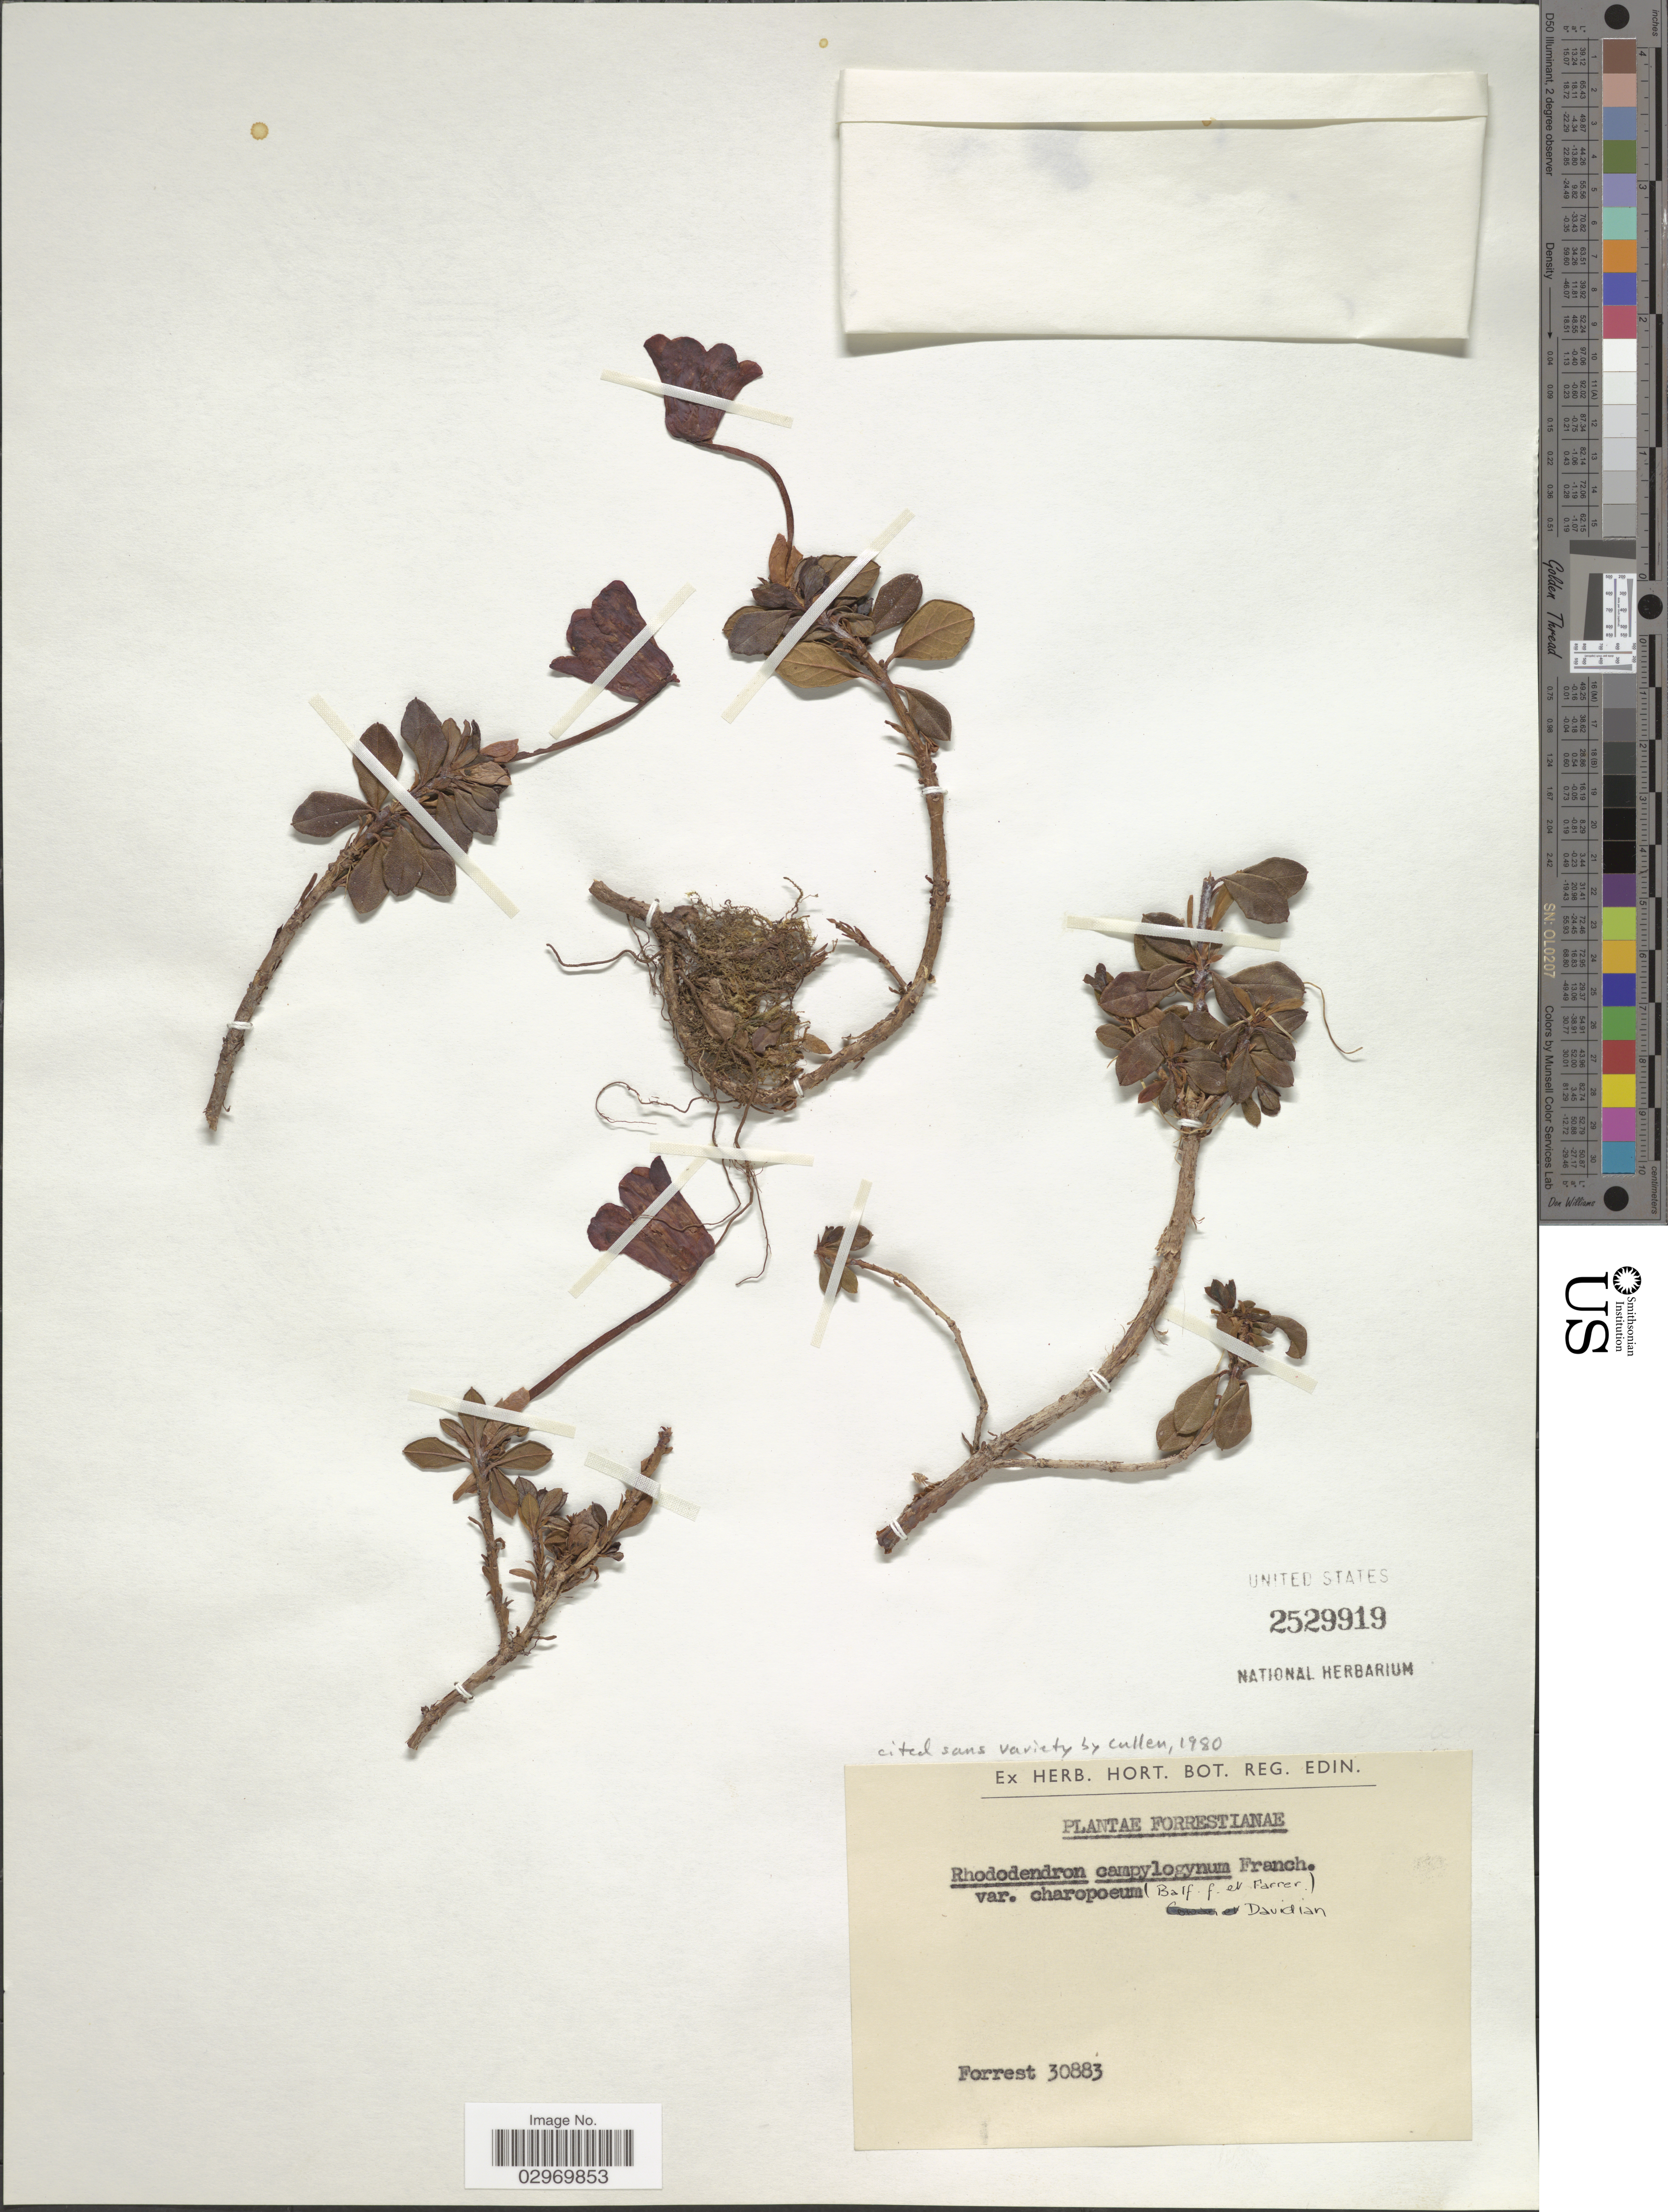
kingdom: Plantae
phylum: Tracheophyta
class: Magnoliopsida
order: Ericales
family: Ericaceae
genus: Rhododendron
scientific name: Rhododendron campylogynum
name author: Franch.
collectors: -. Forrest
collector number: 30883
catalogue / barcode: US 2529919